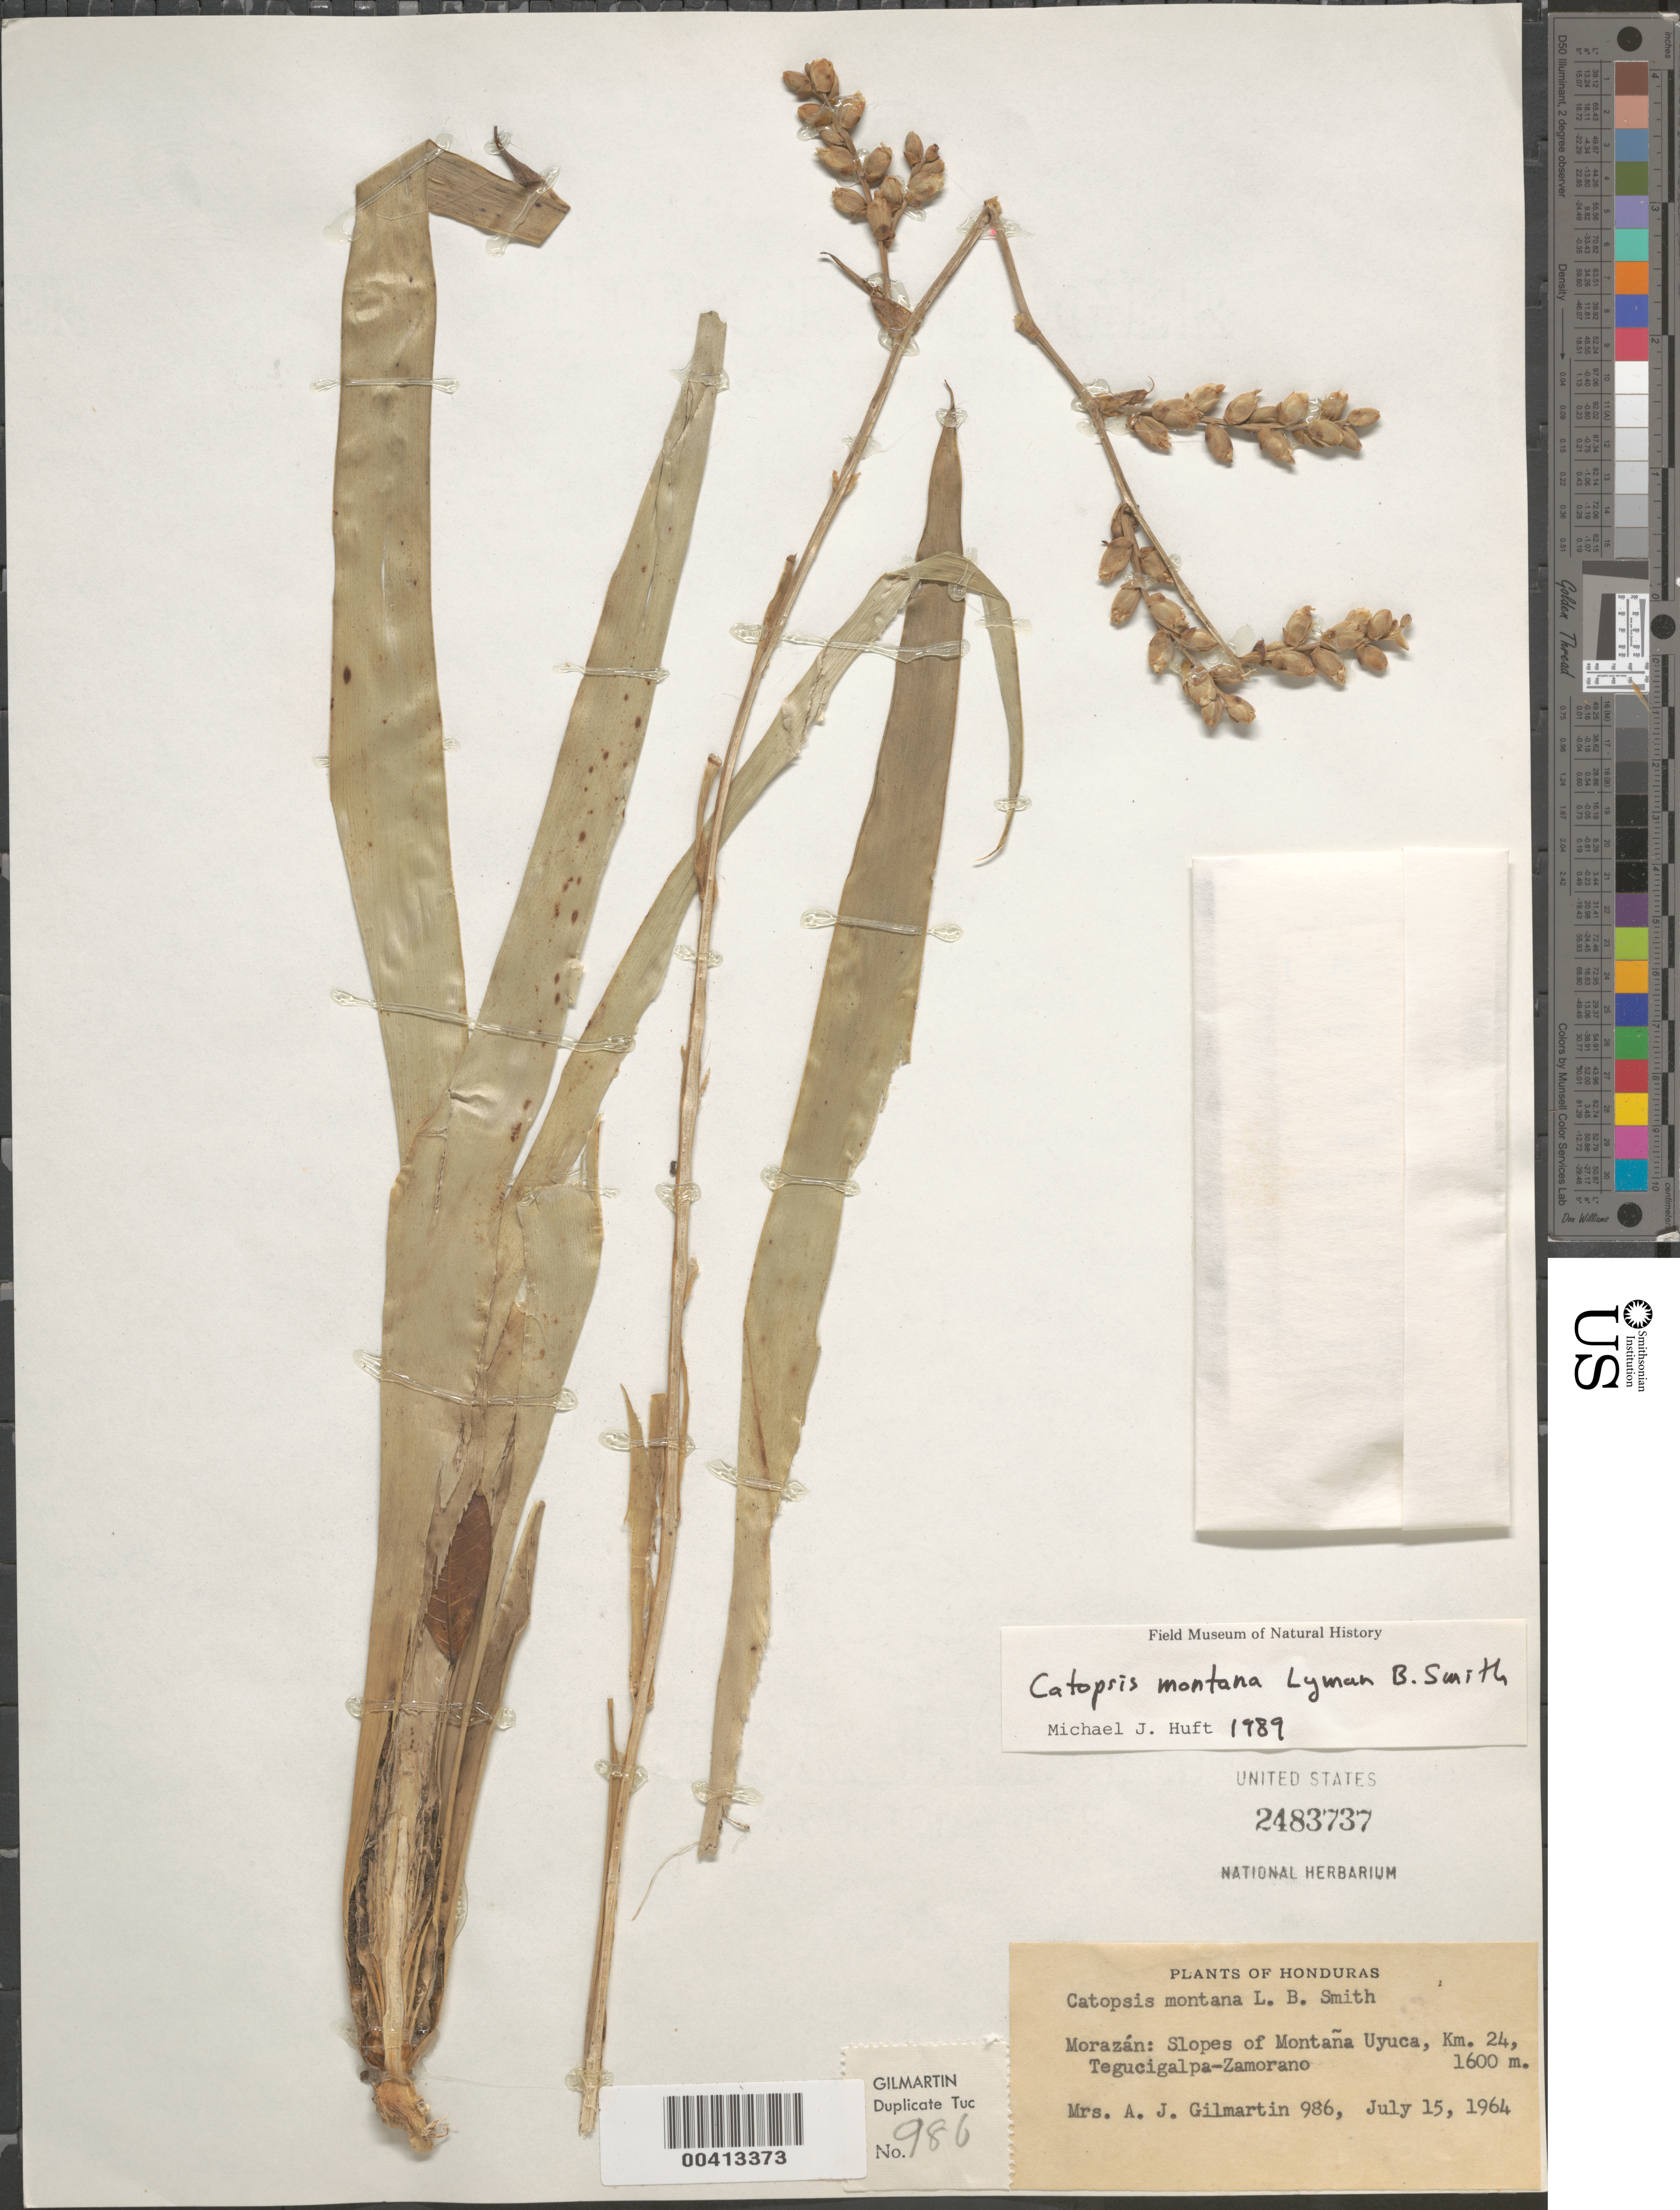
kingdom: Plantae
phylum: Tracheophyta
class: Liliopsida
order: Poales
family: Bromeliaceae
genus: Catopsis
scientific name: Catopsis montana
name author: L.B. Sm.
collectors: A. J. Gilmartin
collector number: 986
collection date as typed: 15 Jul 1964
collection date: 1964-07-15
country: Honduras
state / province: Fco. Morazán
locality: Slopes of Montana Uyuca, km 24, Tegucigalpa - Zamorano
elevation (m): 1600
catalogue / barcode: US 2483737